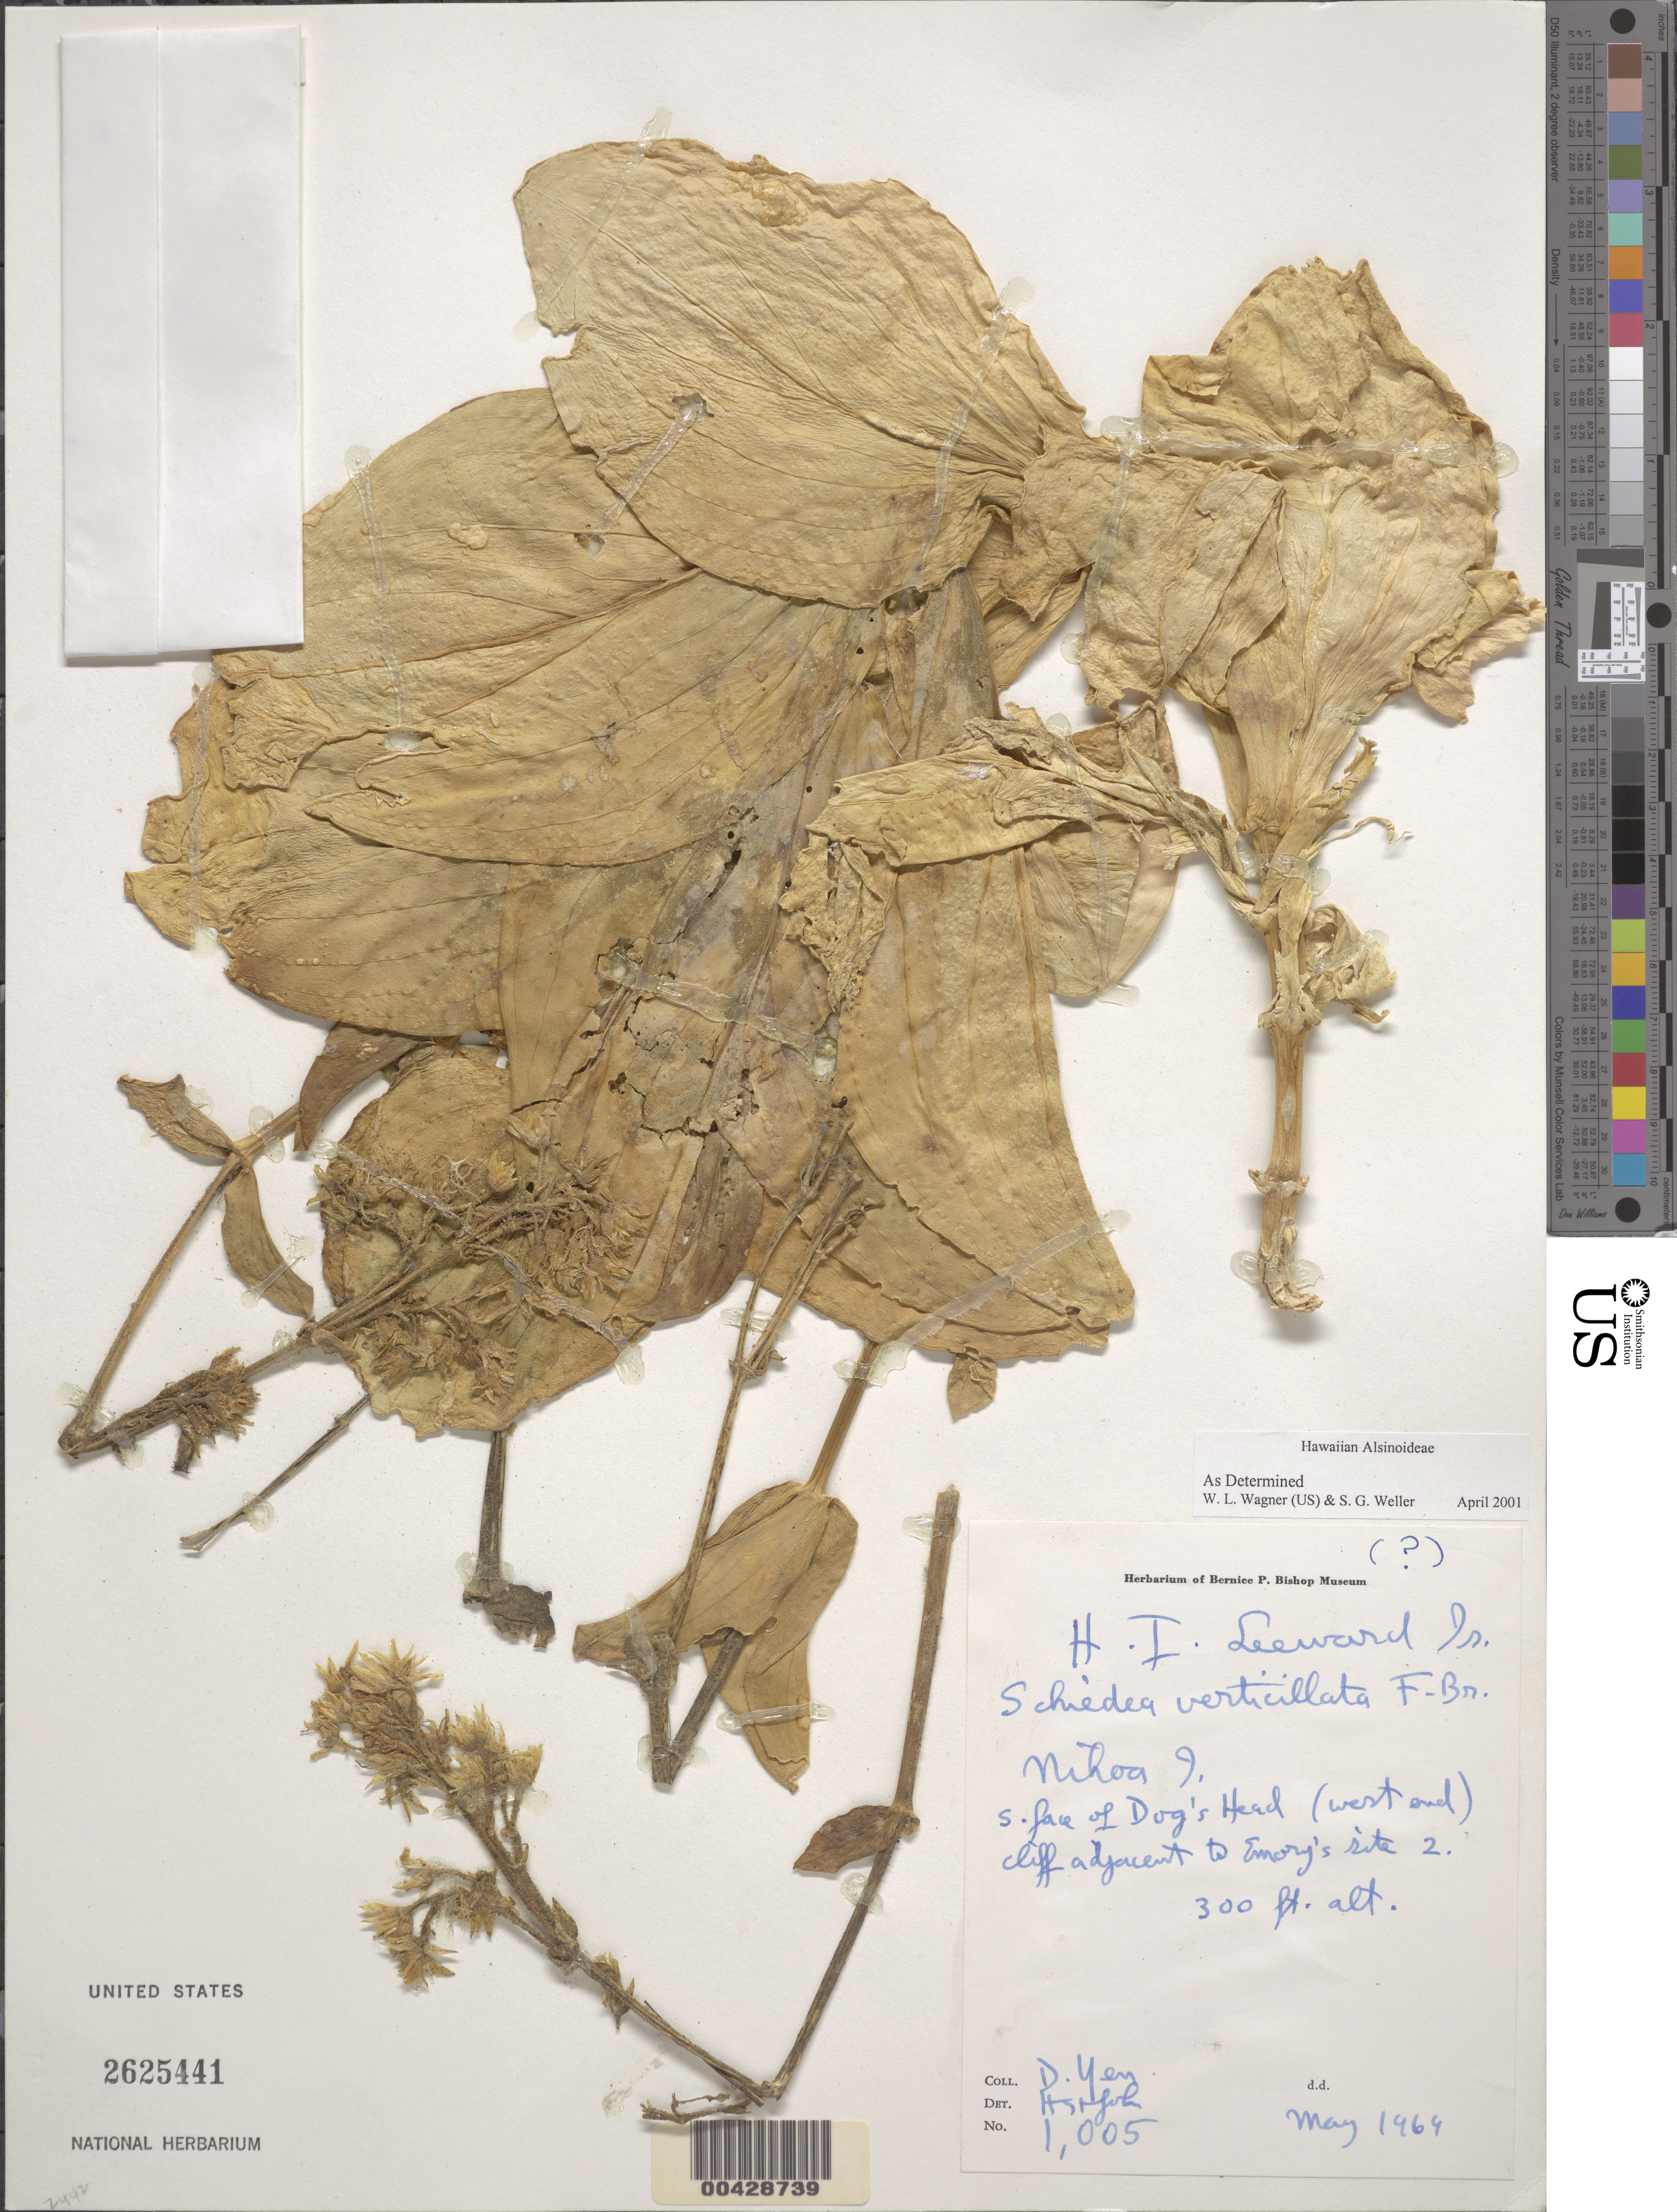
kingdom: Plantae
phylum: Tracheophyta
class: Magnoliopsida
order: Caryophyllales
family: Caryophyllaceae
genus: Schiedea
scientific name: Schiedea verticillata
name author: F. Br. in Christoph. & Caum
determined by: St. John, H.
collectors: D. Yen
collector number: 1005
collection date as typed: May 1969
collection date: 1969-05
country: United States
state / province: Hawaii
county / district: Honolulu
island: Nihoa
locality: south face of Dog's Head (west end) cliff adjacent to Emory's site 2, Leeward Islands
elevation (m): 91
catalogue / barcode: US 2625441